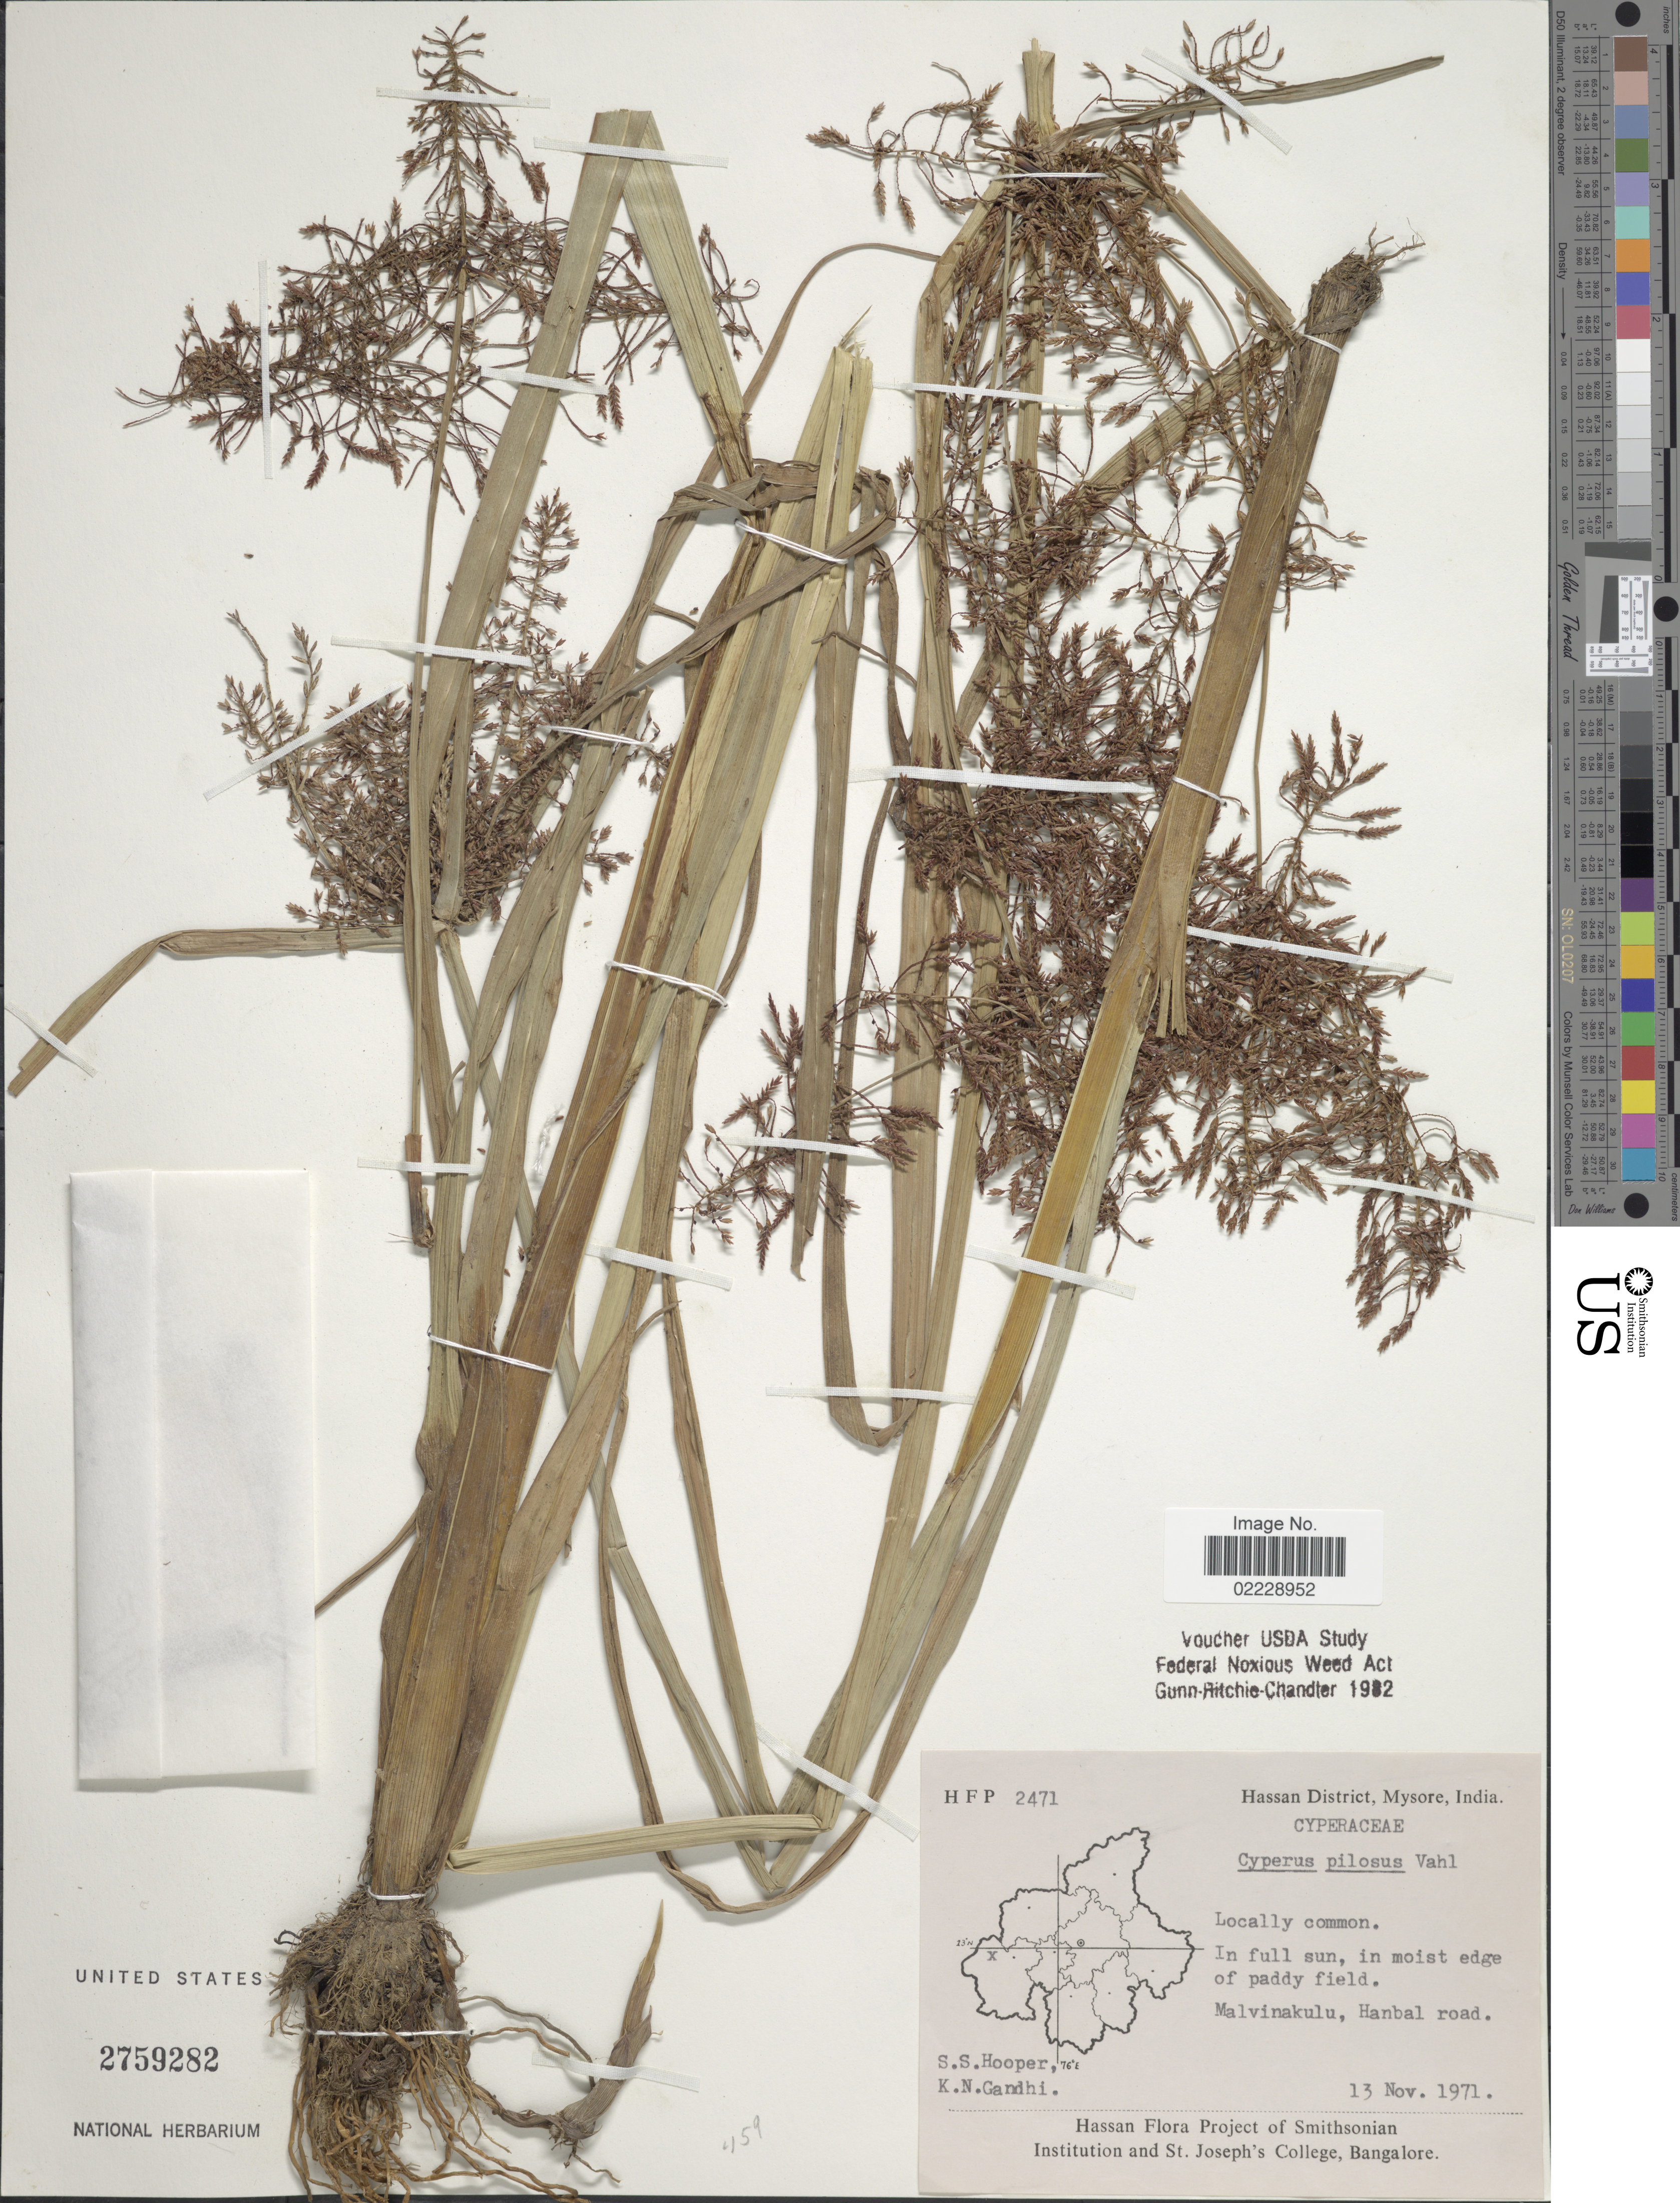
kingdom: Plantae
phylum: Tracheophyta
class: Liliopsida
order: Poales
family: Cyperaceae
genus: Cyperus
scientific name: Cyperus pilosus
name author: Vahl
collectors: S. S. Hooper & K. N. Gandhi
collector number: HFP2471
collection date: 1971-11-13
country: India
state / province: Karnataka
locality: Hassan District, Mysore. Malvinakulu, Hanbal road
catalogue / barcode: US 2759282